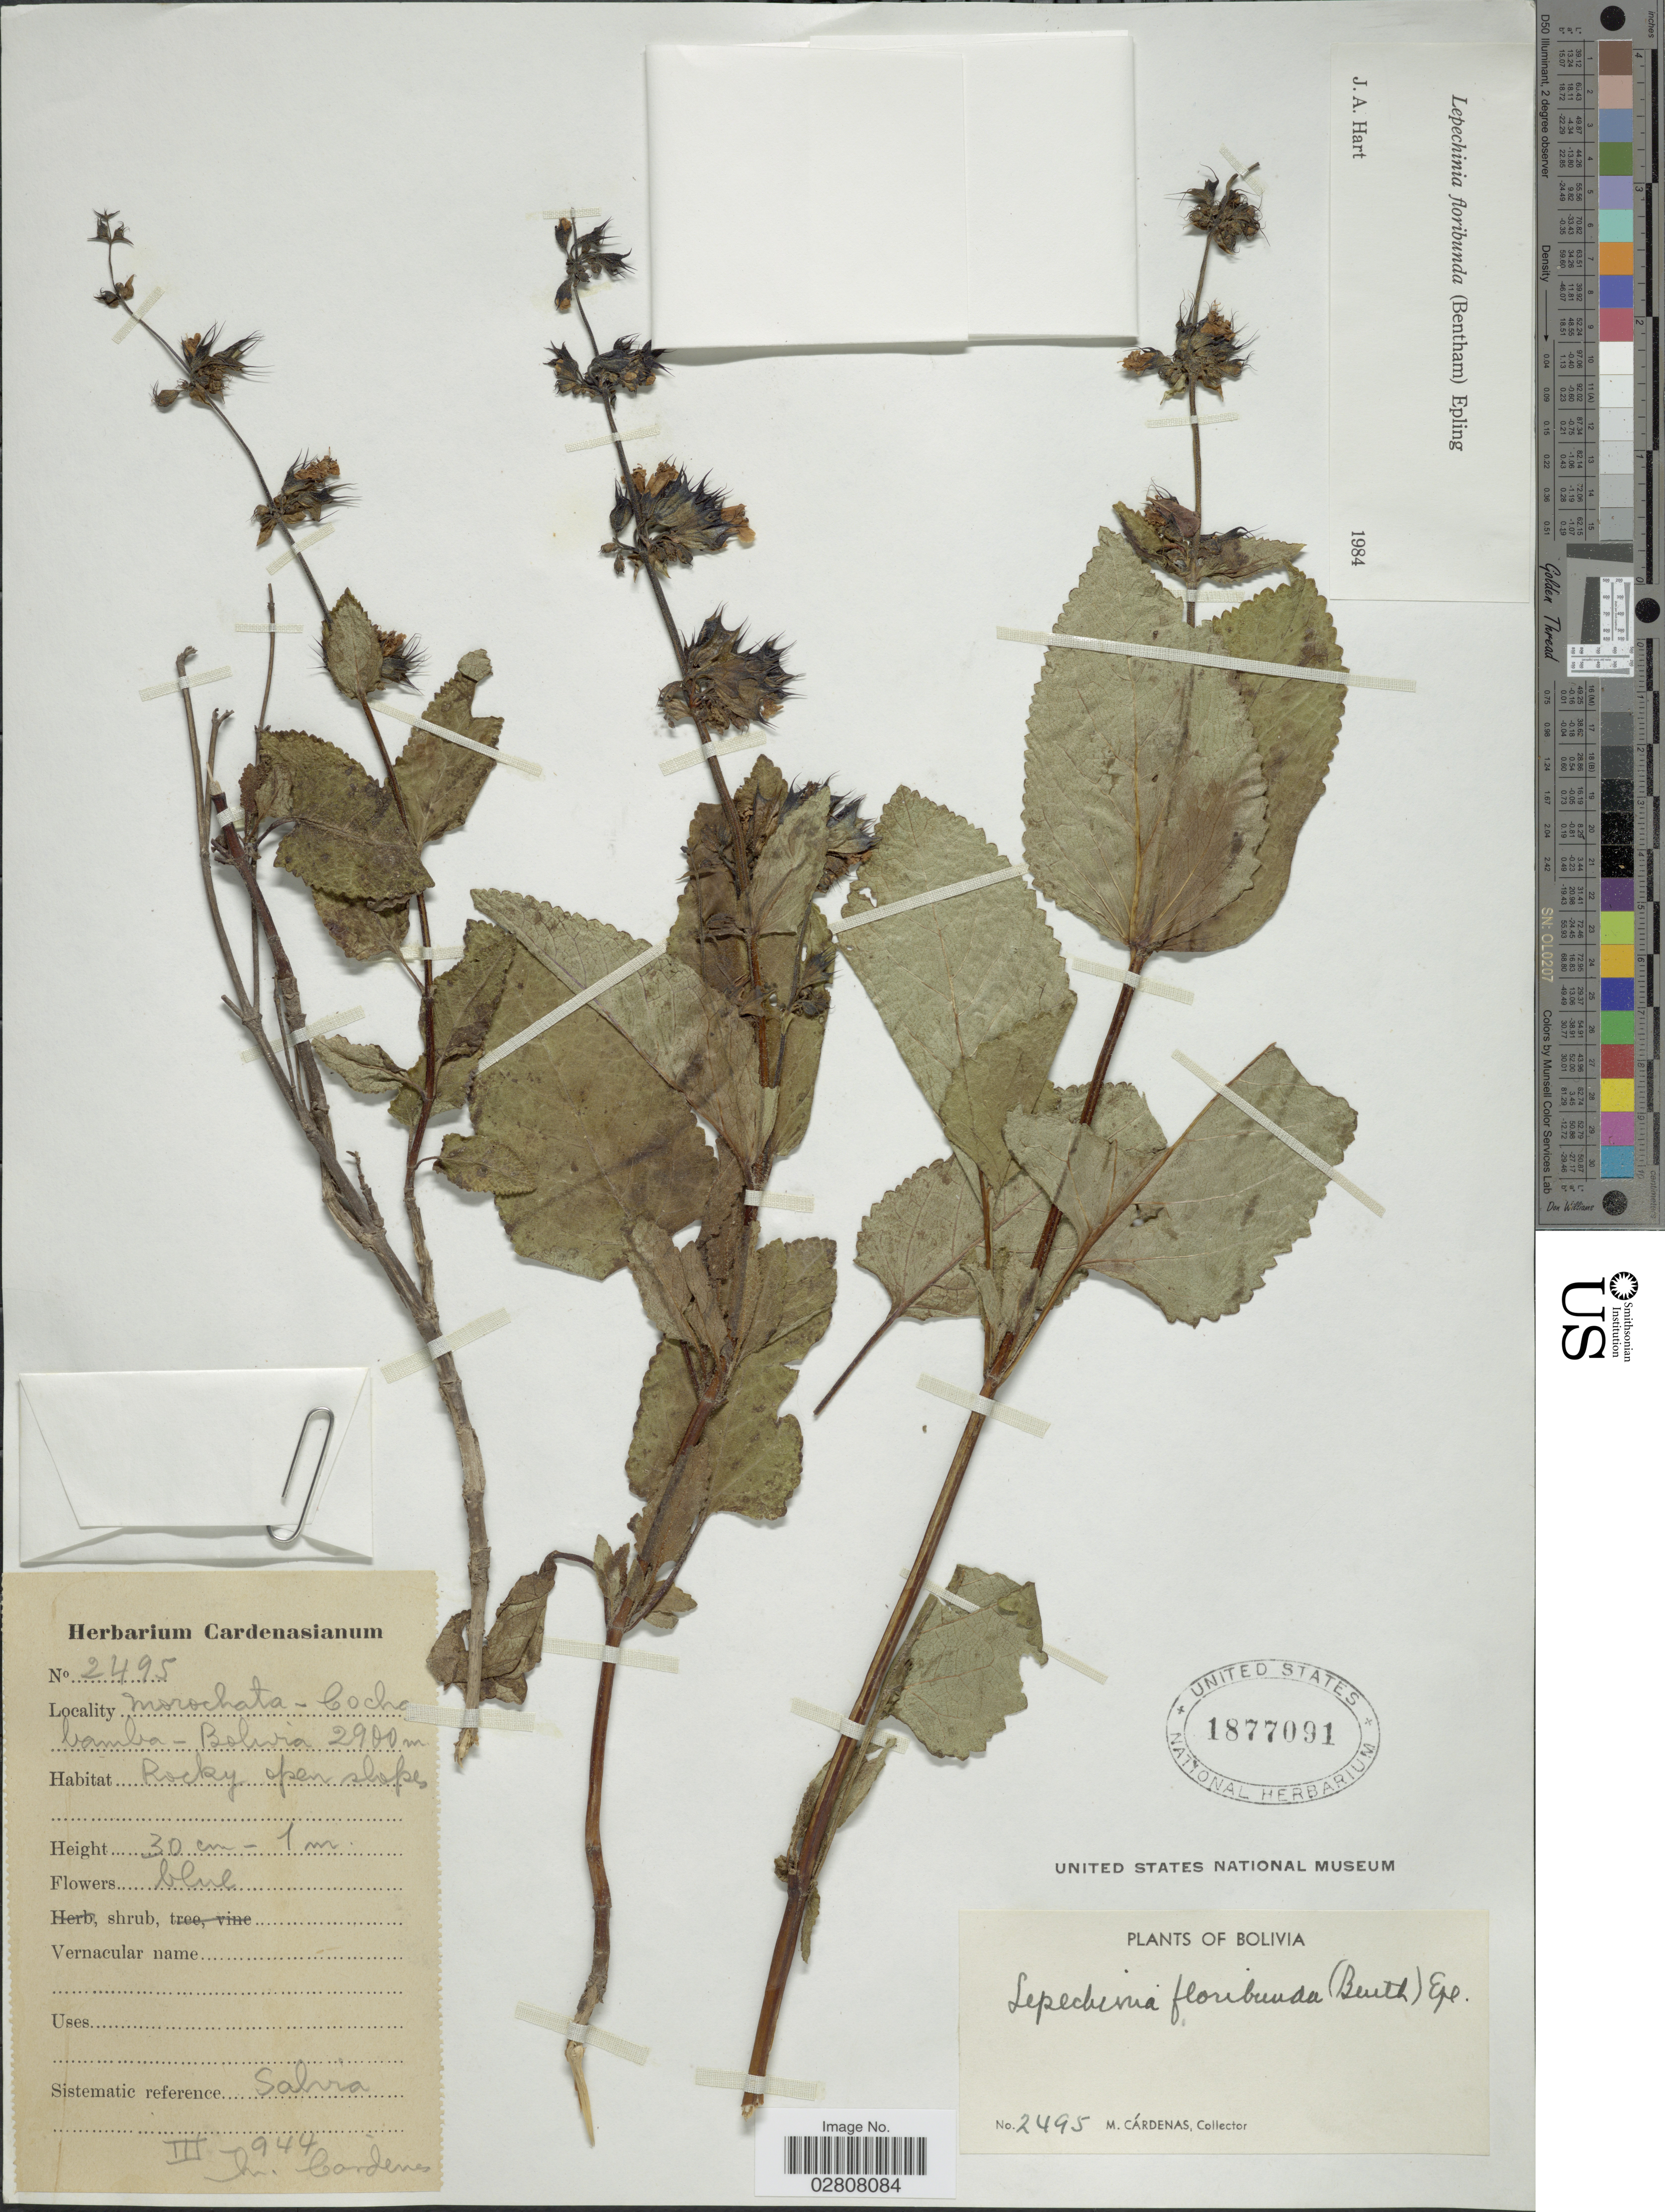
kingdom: Plantae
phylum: Tracheophyta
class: Magnoliopsida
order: Lamiales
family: Lamiaceae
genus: Lepechinia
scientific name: Lepechinia floribunda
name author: (Benth.) Epling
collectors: M. Cárdenas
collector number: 2495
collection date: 1944-03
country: Bolivia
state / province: Cochabamba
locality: Morochata.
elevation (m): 2900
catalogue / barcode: US 1877091